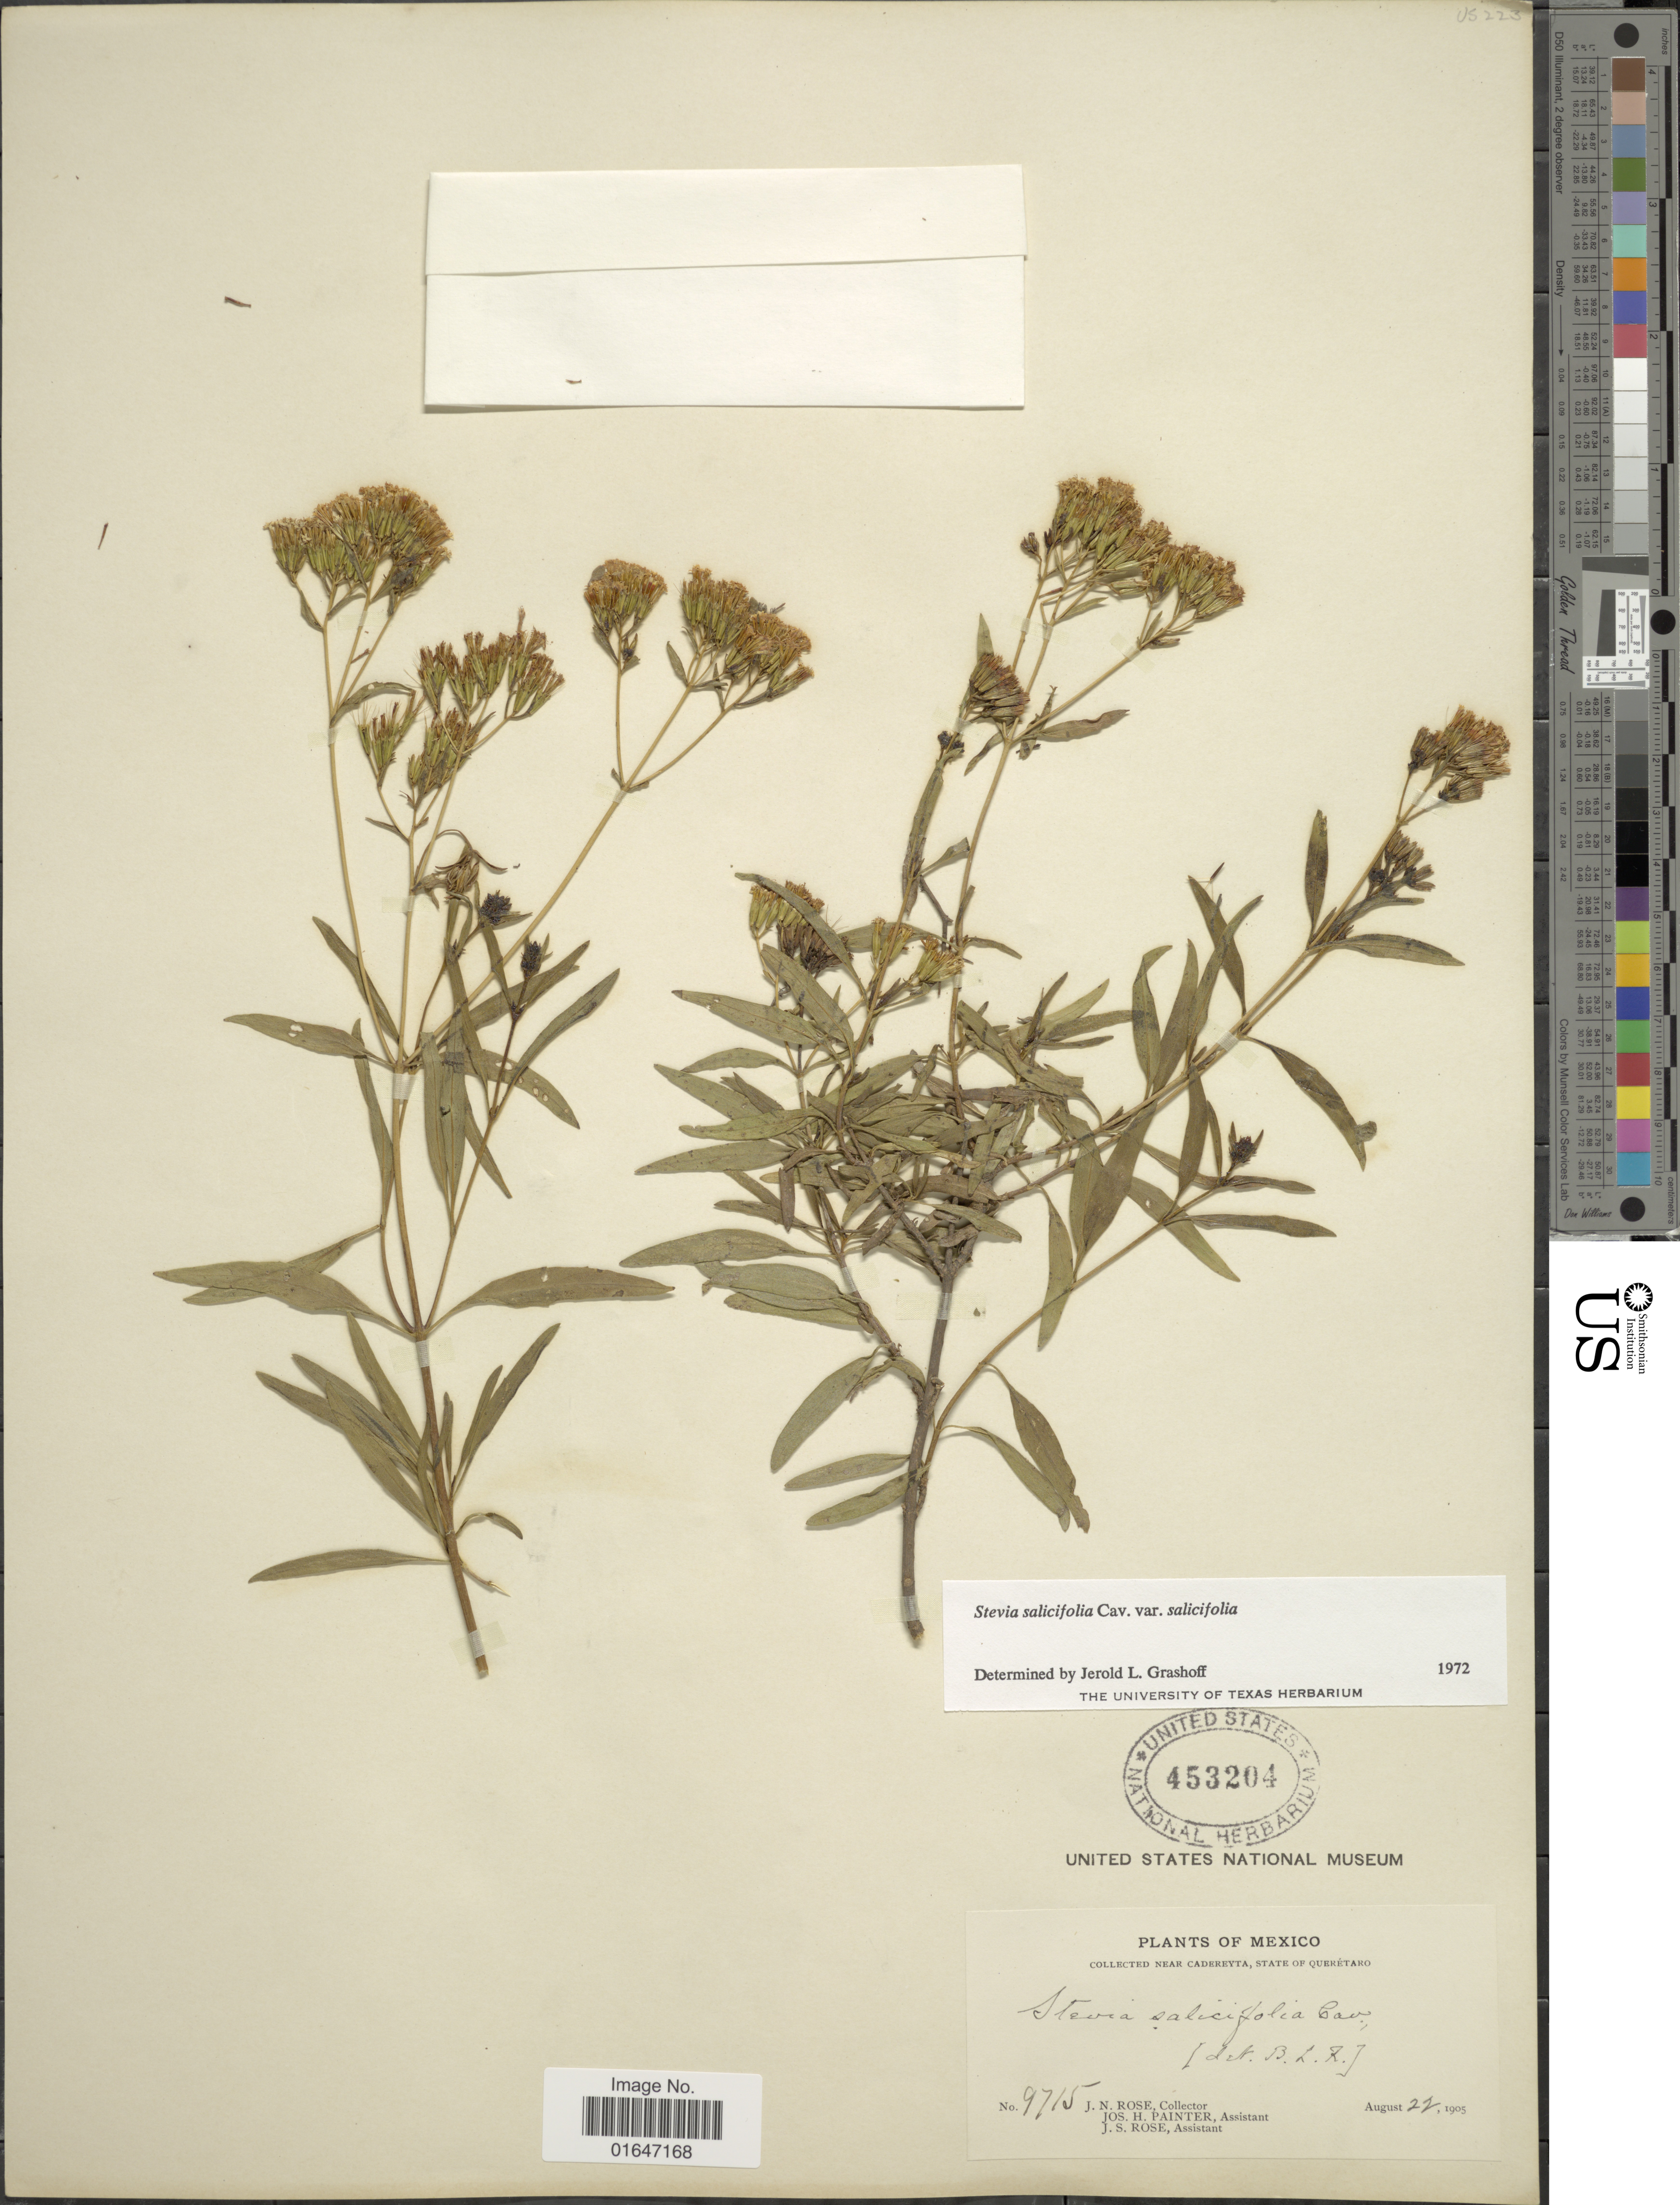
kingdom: Plantae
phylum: Tracheophyta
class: Magnoliopsida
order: Asterales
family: Asteraceae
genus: Stevia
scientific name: Stevia salicifolia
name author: Cav.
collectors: J. N. Rose, J. H. Painter & J. S. Rose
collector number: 9715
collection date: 1905-08-22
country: Mexico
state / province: Querétaro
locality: Near Cadereyta, State of Queretaro.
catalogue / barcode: US 453204